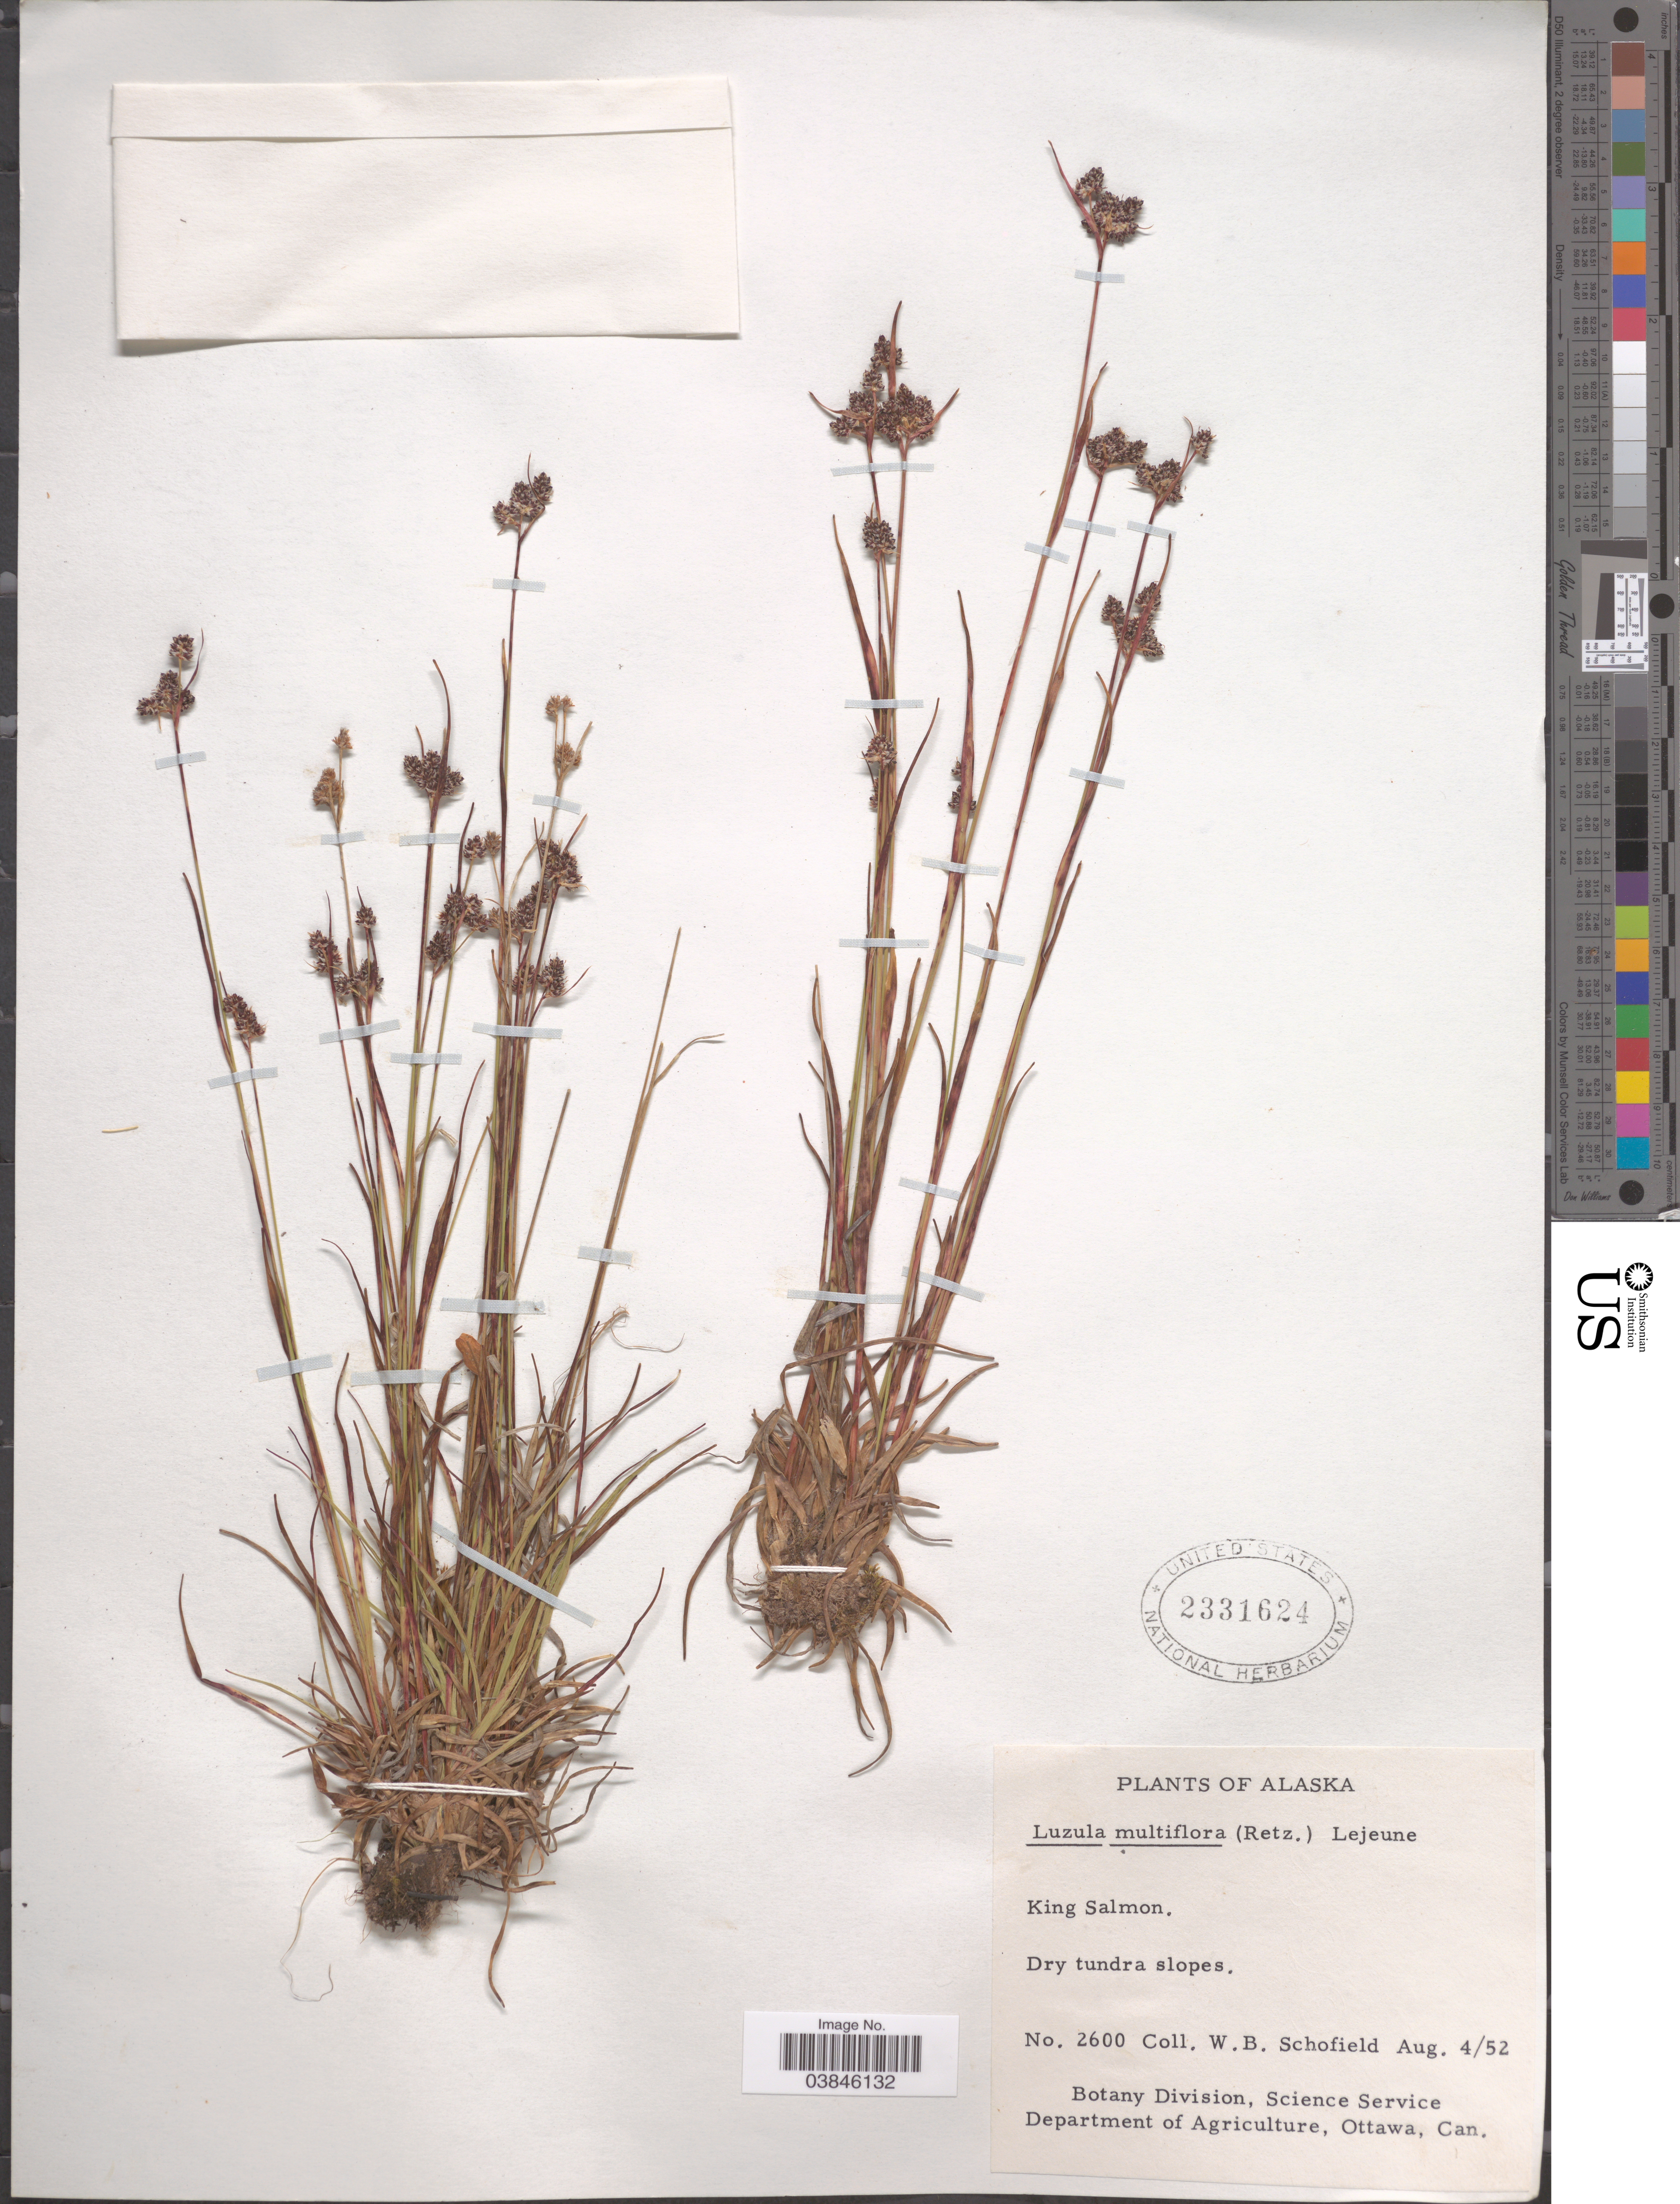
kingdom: Plantae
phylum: Tracheophyta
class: Liliopsida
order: Poales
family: Juncaceae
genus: Luzula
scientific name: Luzula multiflora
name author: (Ehrh.) Lej.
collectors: W. Schofield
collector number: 2600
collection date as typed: Transcribed d/m/y: 4/8/52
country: United States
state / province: Alaska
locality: King Salmon.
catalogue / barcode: US 2331624